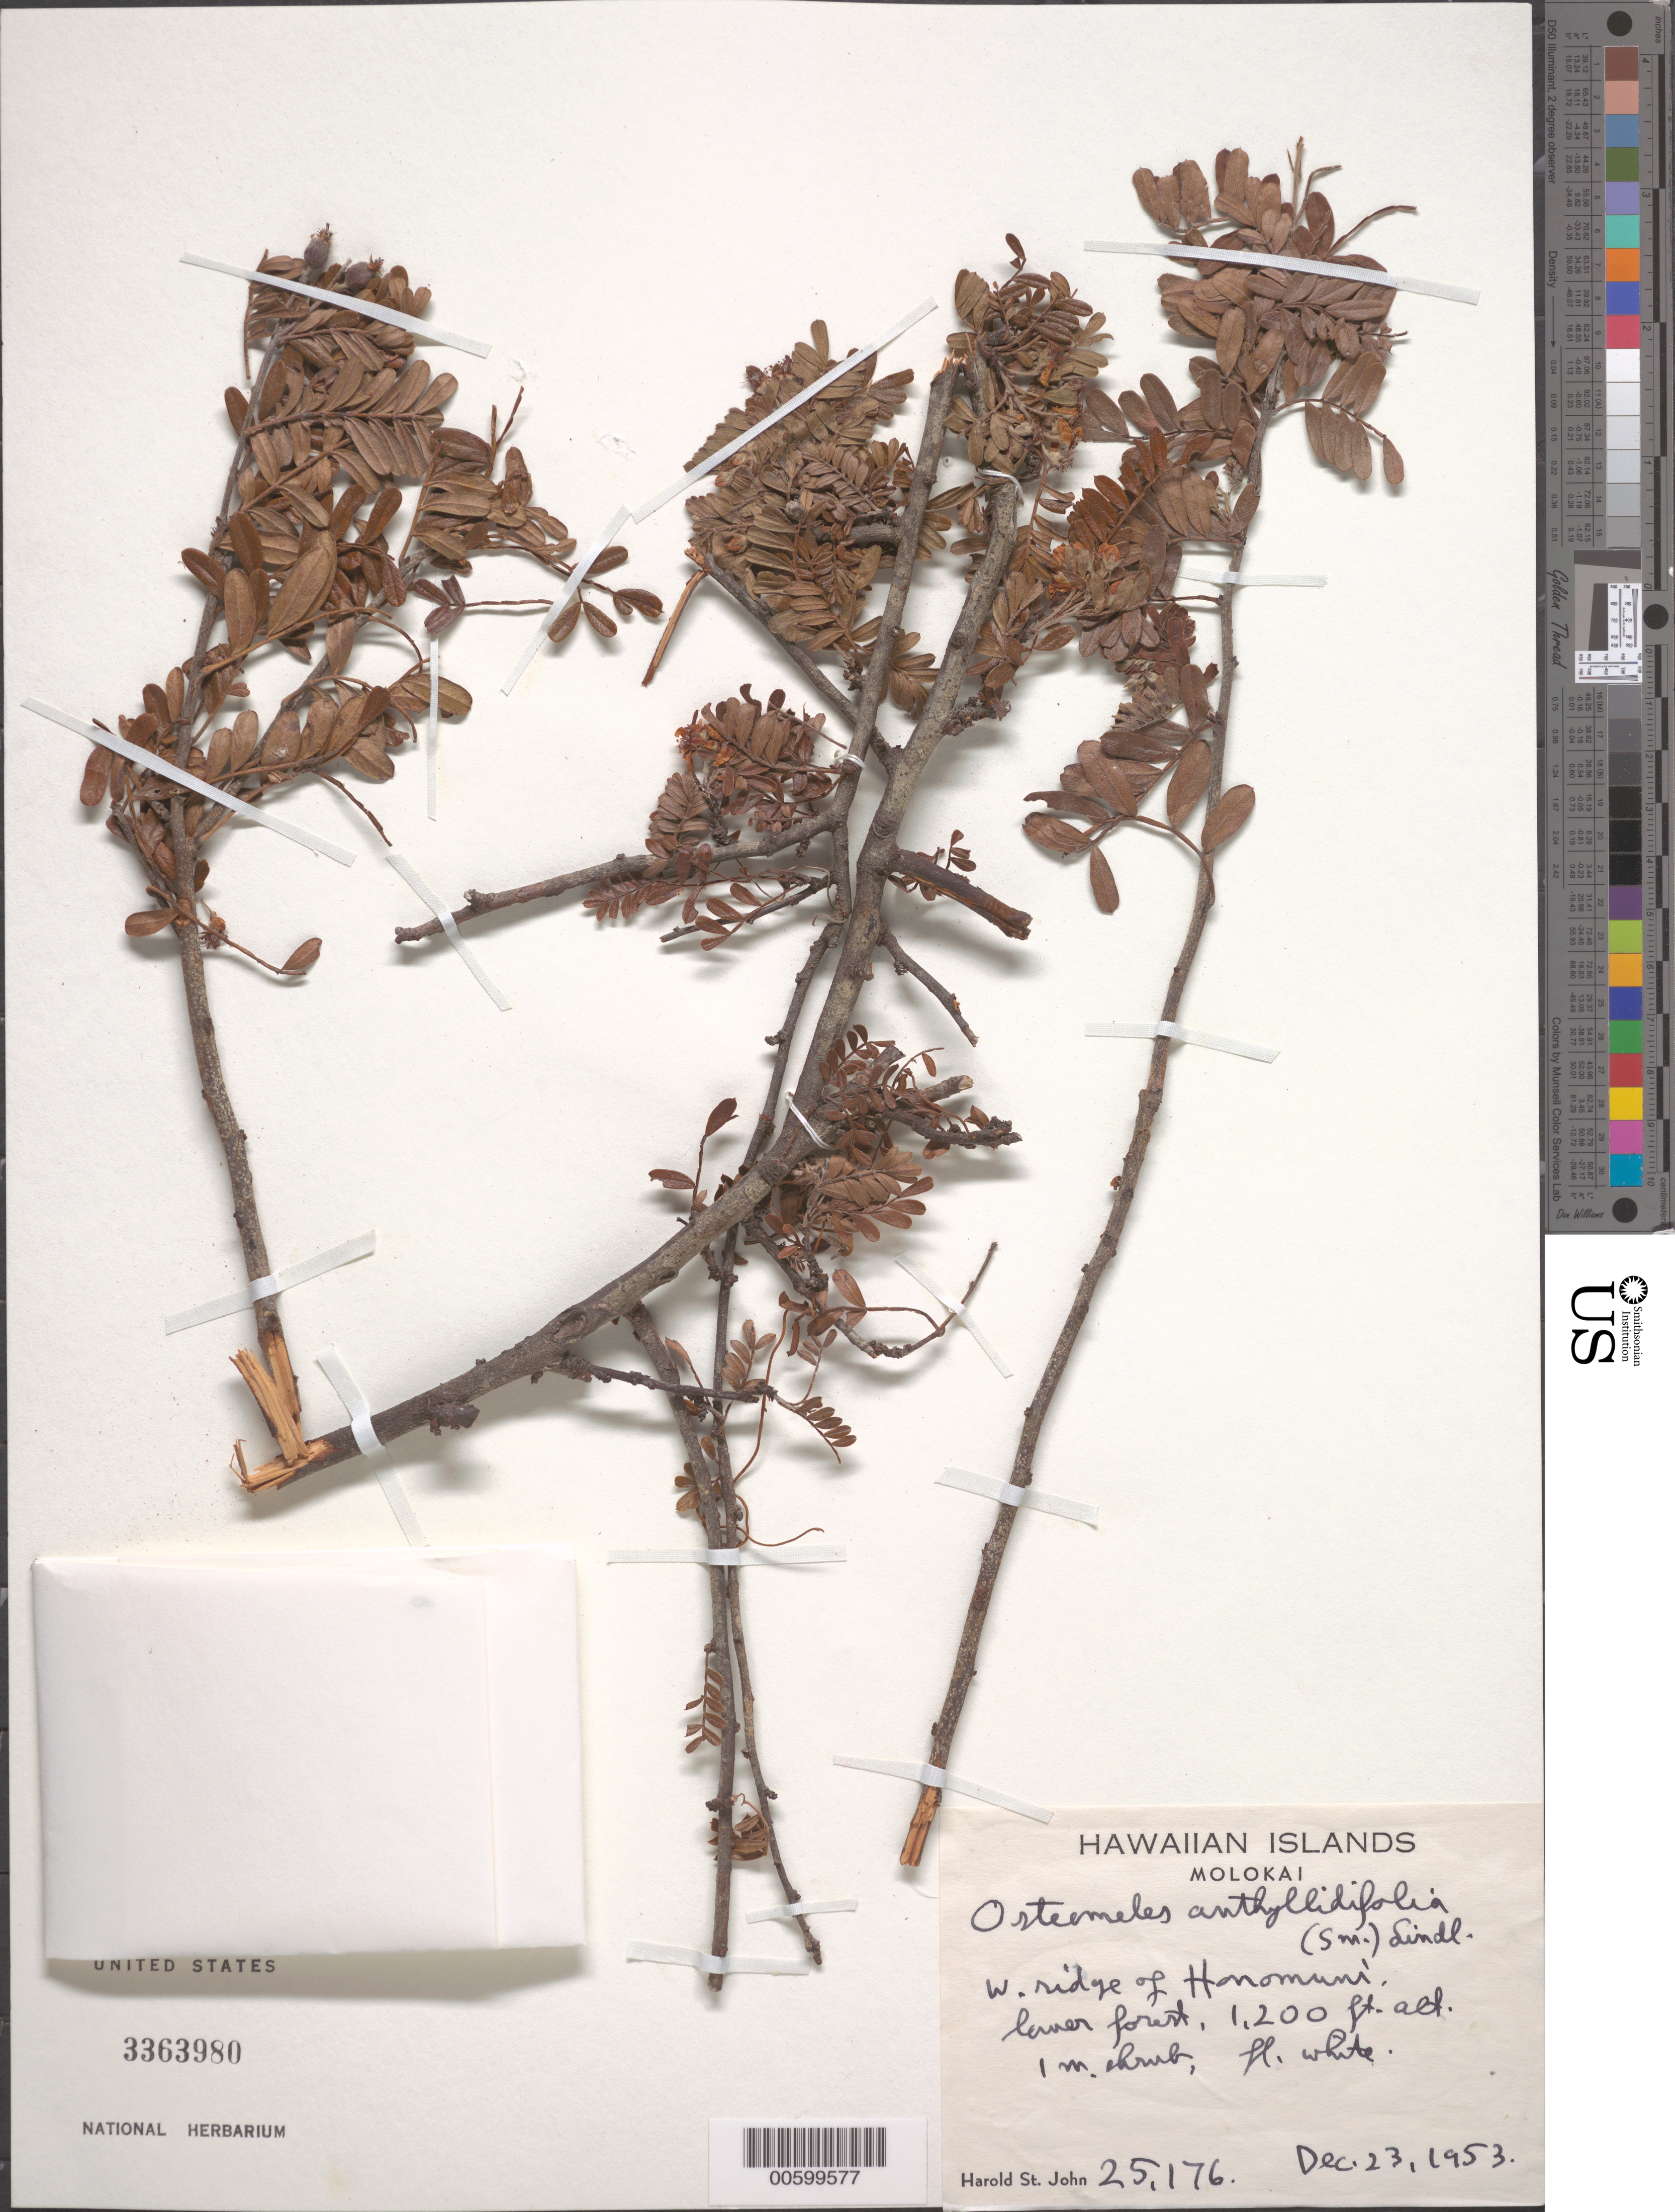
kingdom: Plantae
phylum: Tracheophyta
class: Magnoliopsida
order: Rosales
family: Rosaceae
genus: Osteomeles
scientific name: Osteomeles anthyllidifolia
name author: (Small) Lindl.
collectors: H. St. John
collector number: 25176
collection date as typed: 23 Dec 1953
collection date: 1953-12-23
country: United States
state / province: Hawaii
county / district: Maui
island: Moloka'i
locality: W ridge of Honomuni.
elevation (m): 366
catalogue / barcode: US 3363980